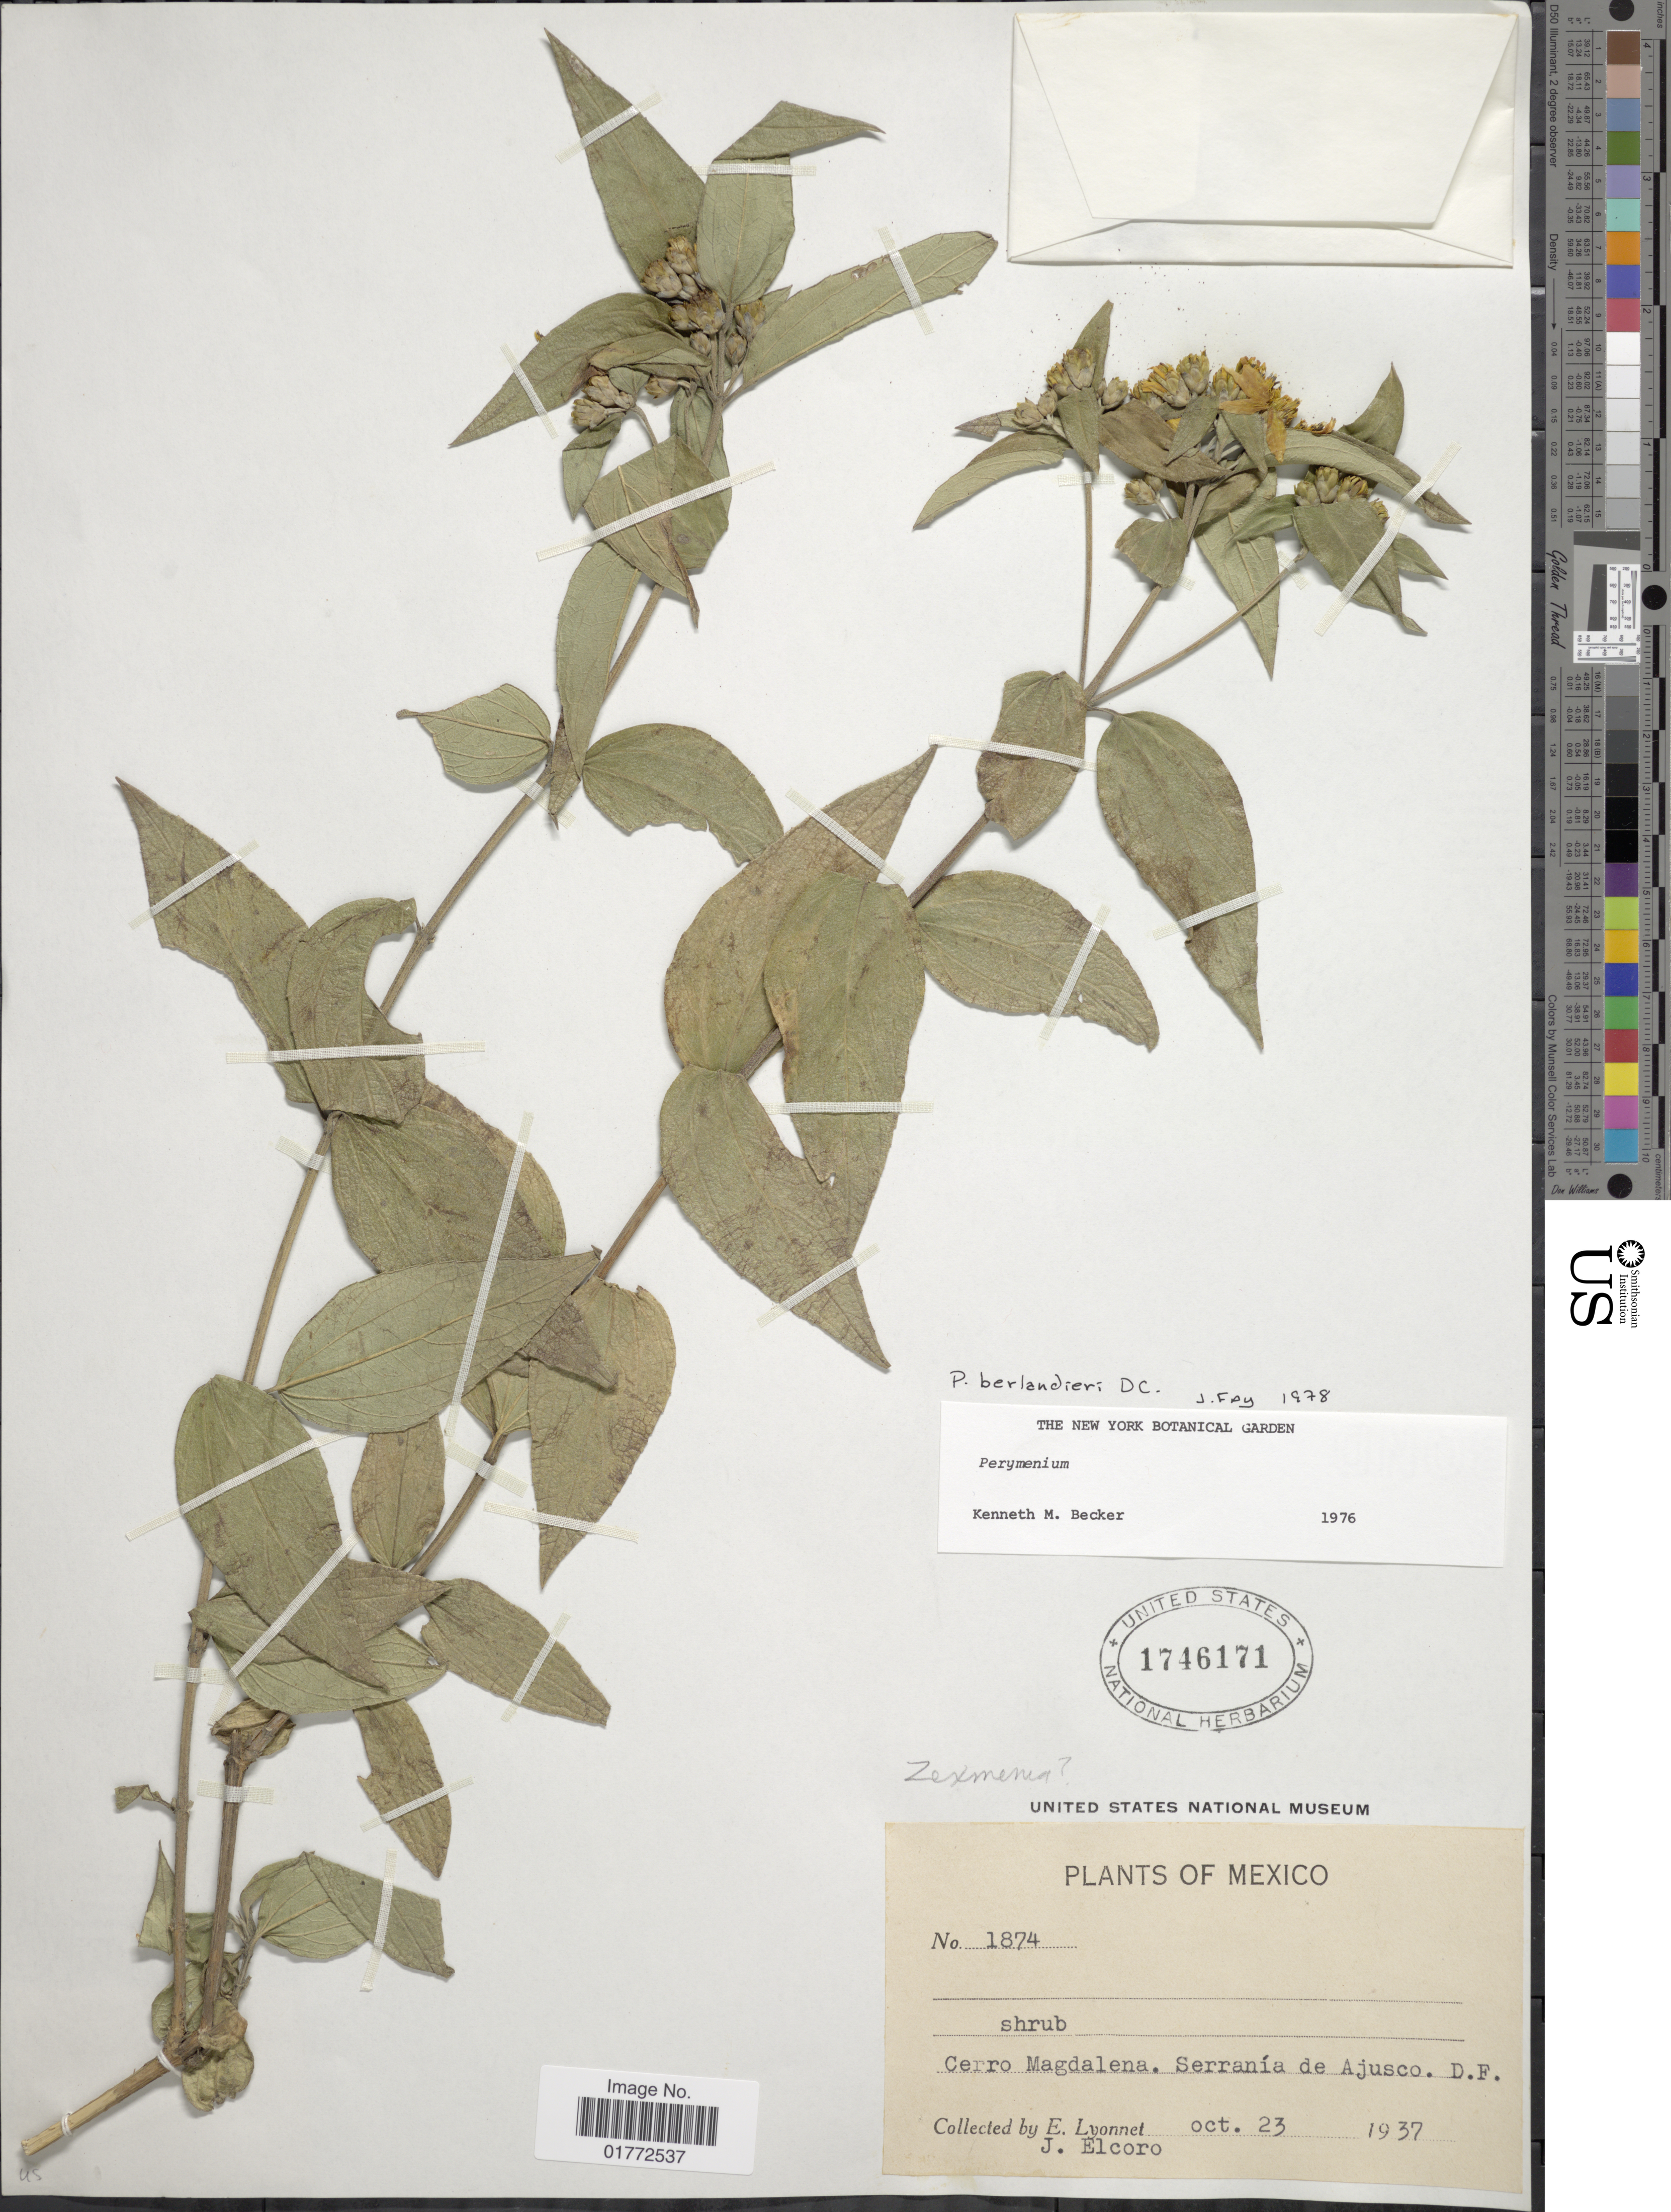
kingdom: Plantae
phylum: Tracheophyta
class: Magnoliopsida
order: Asterales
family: Asteraceae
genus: Perymenium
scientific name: Perymenium berlandieri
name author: DC.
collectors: E. Lyonnet & J. Elcoro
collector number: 1874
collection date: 1937-10-23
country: Mexico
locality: Cerro Magdalena, Serrania de Ajusco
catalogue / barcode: US 1746171